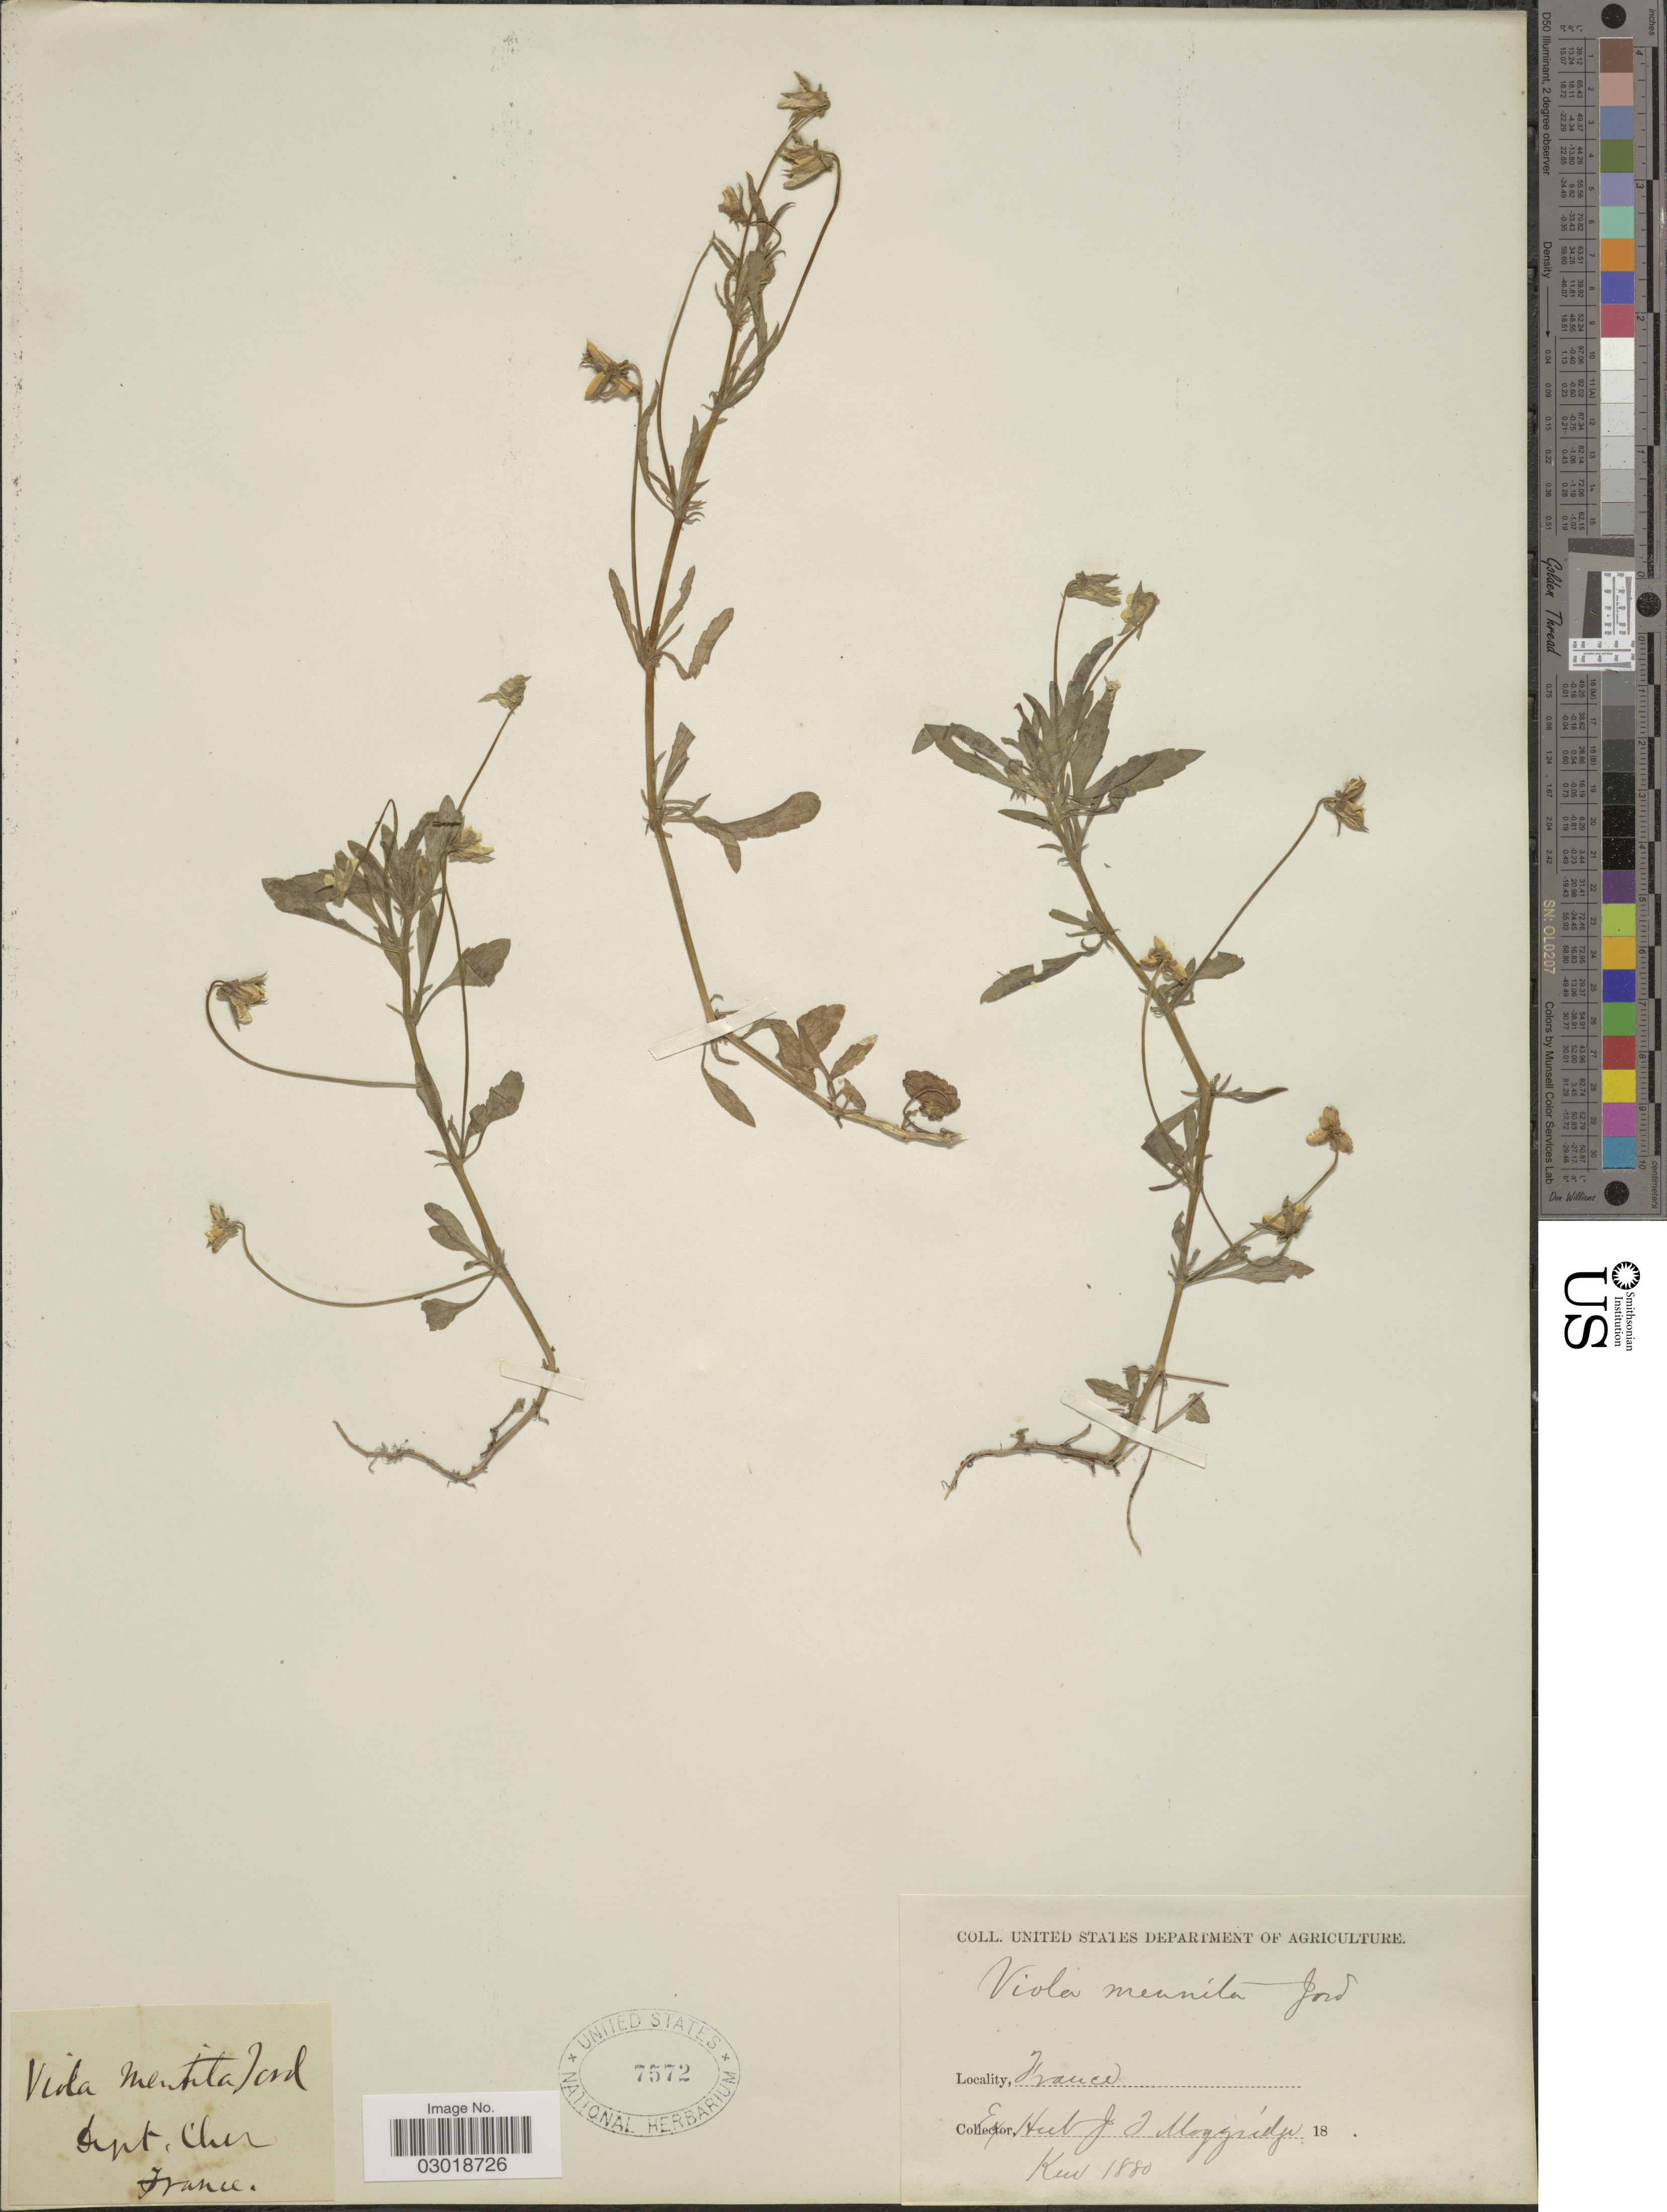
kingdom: Plantae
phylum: Tracheophyta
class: Magnoliopsida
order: Malpighiales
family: Violaceae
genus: Viola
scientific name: Viola mentita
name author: Jord.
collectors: ex herb. J.T. Moggridge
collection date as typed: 18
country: France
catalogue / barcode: US 7572